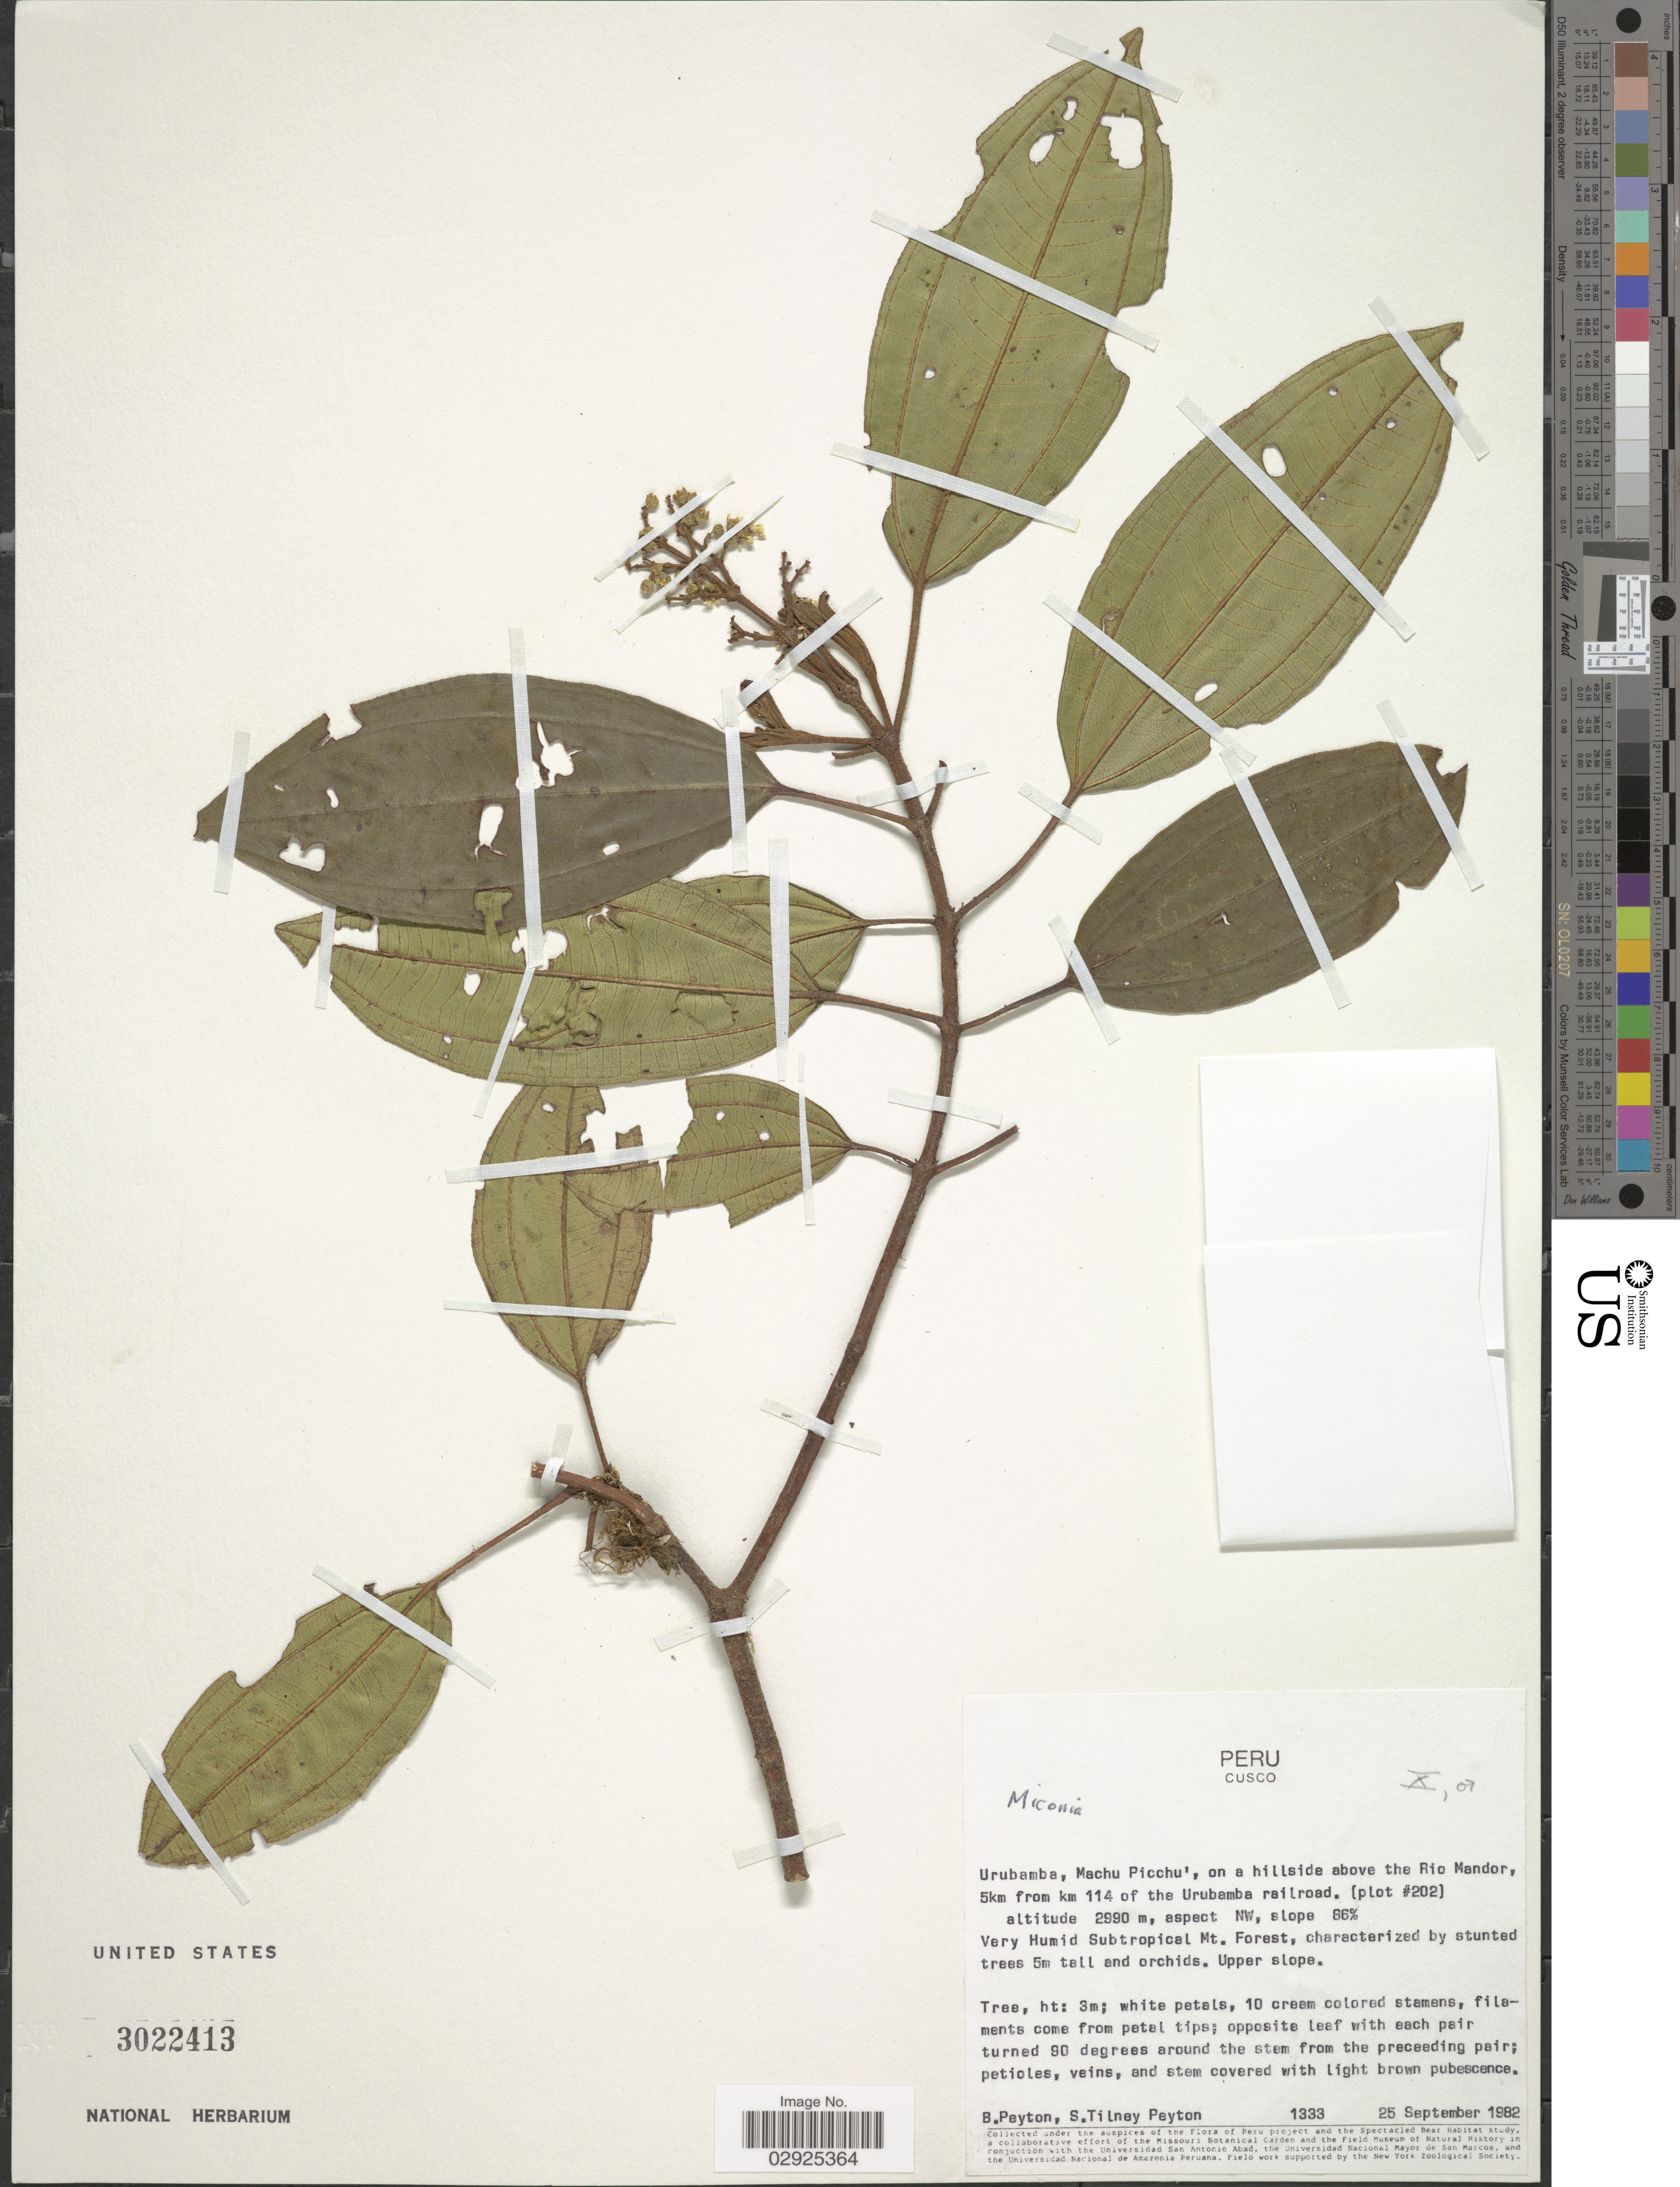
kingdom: Plantae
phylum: Tracheophyta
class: Magnoliopsida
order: Myrtales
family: Melastomataceae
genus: Miconia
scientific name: Miconia sp.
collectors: B. Peyton & S. Peyton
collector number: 1333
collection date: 1982-09-25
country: Peru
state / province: Cusco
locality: Urubamba, Machu Picchu', on a hillside above the Rio Mandor 5km from km 114 of the Urubamba railroad. (plot #202), aspect NW, slope 86%.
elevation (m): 2990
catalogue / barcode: US 3022413